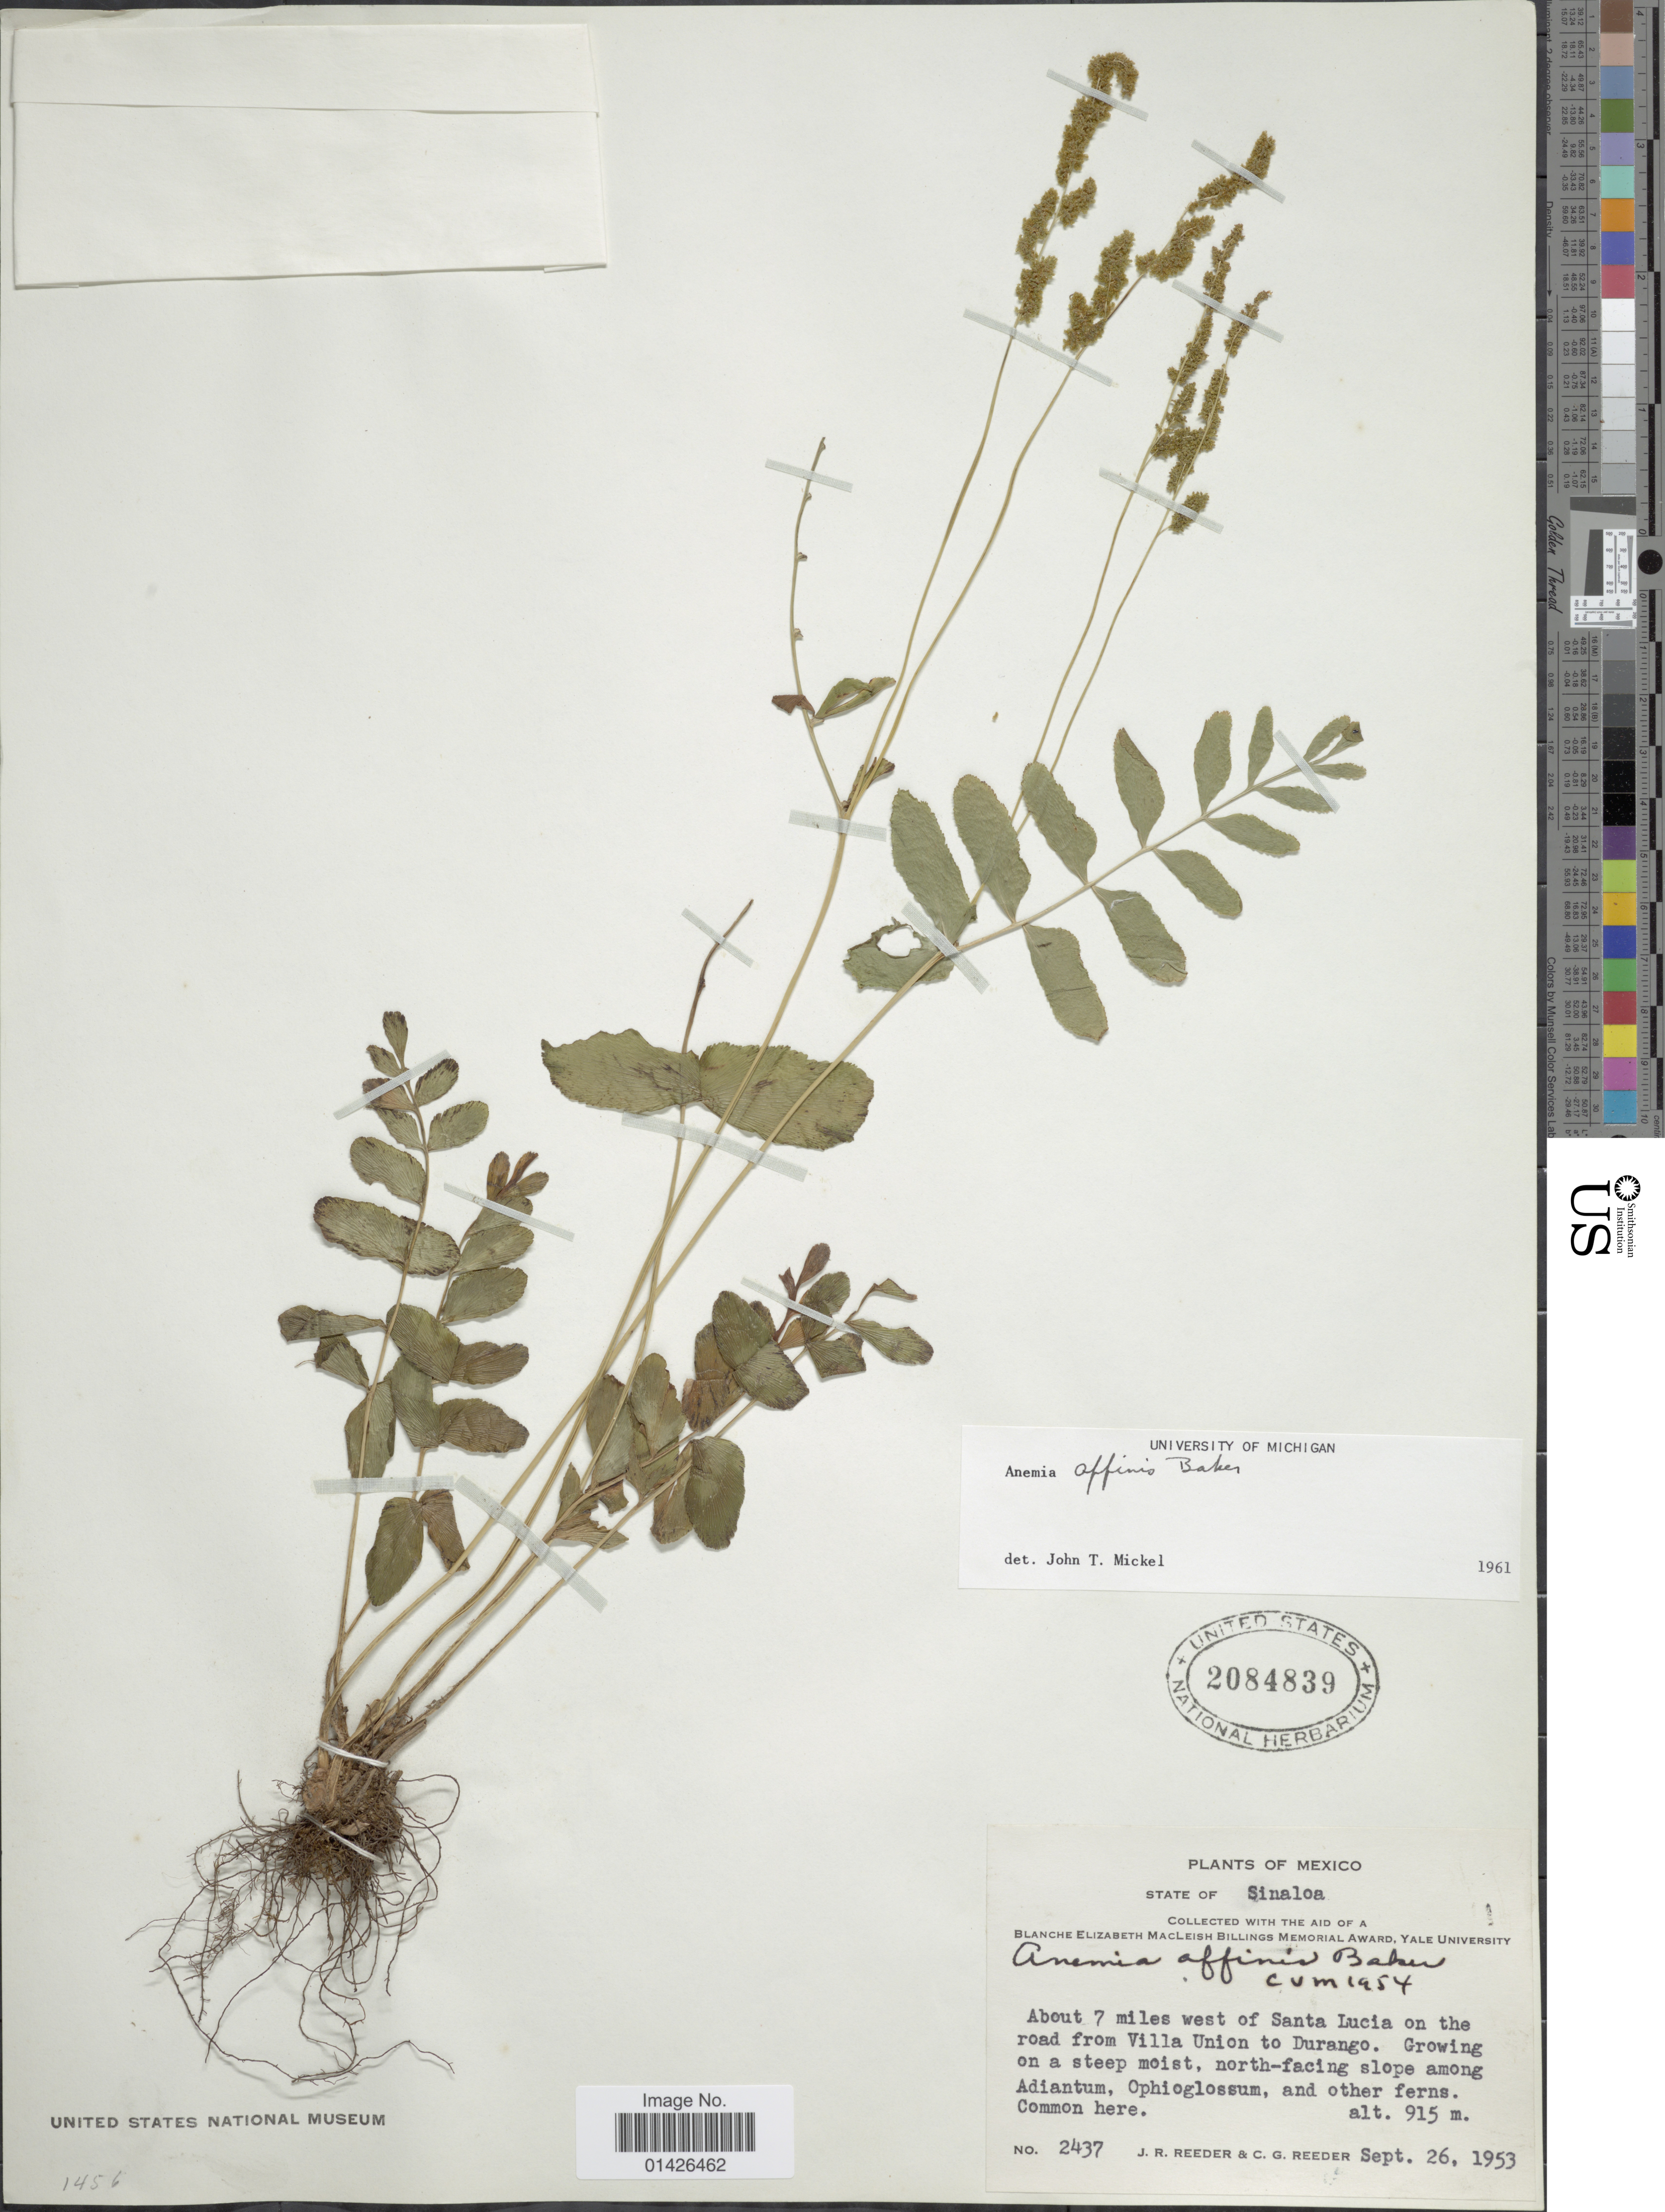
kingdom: Plantae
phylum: Tracheophyta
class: Polypodiopsida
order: Schizaeales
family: Anemiaceae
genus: Anemia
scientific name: Anemia affinis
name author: Baker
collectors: J. R. Reeder & C. G. Reeder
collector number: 2437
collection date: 1953-09-26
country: Mexico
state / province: Sinaloa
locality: About 7 miles west of Santa Lucia on the road from Villa Union to Durango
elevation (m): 915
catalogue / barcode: US 2084839